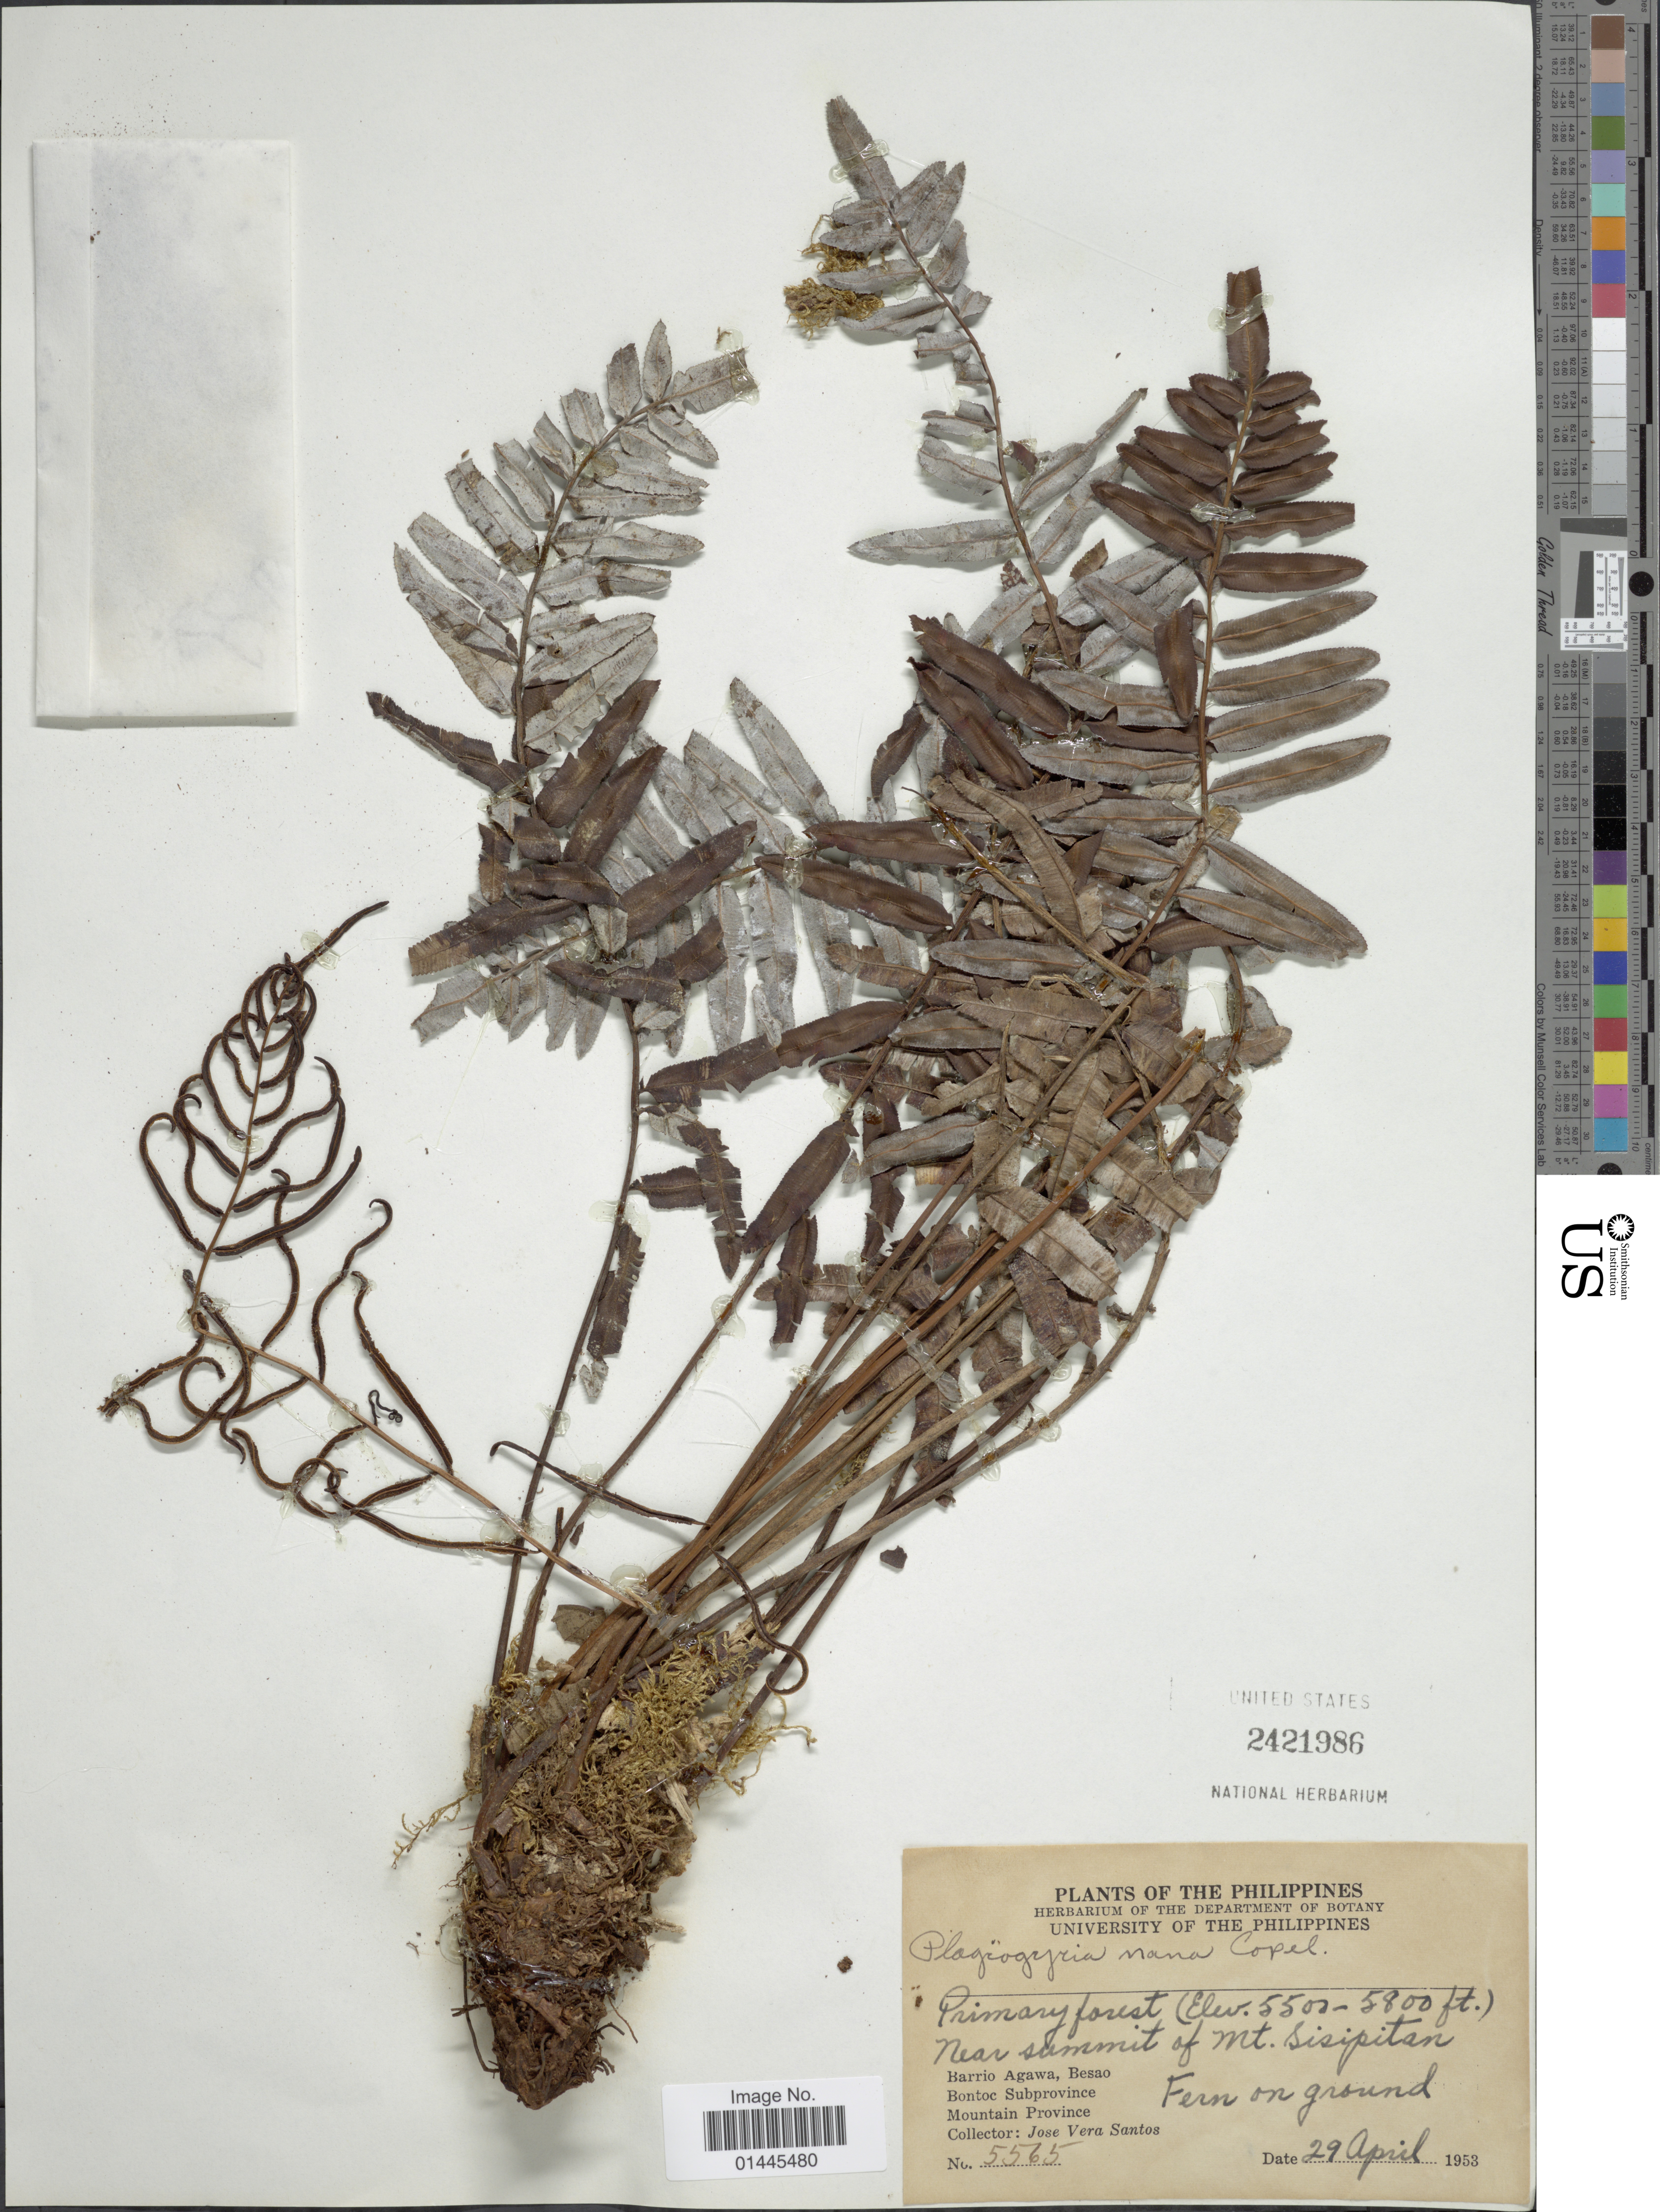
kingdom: Plantae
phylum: Tracheophyta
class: Polypodiopsida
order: Cyatheales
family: Plagiogyriaceae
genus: Plagiogyria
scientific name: Plagiogyria nana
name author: Copel.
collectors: J. V. Santos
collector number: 5565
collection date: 1953-04-29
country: Philippines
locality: Near summit of Mt. Sisipitan, Barrio Agawa, Besao, Bontoc Subprovince, Mountain Province.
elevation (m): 1676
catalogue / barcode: US 2421986